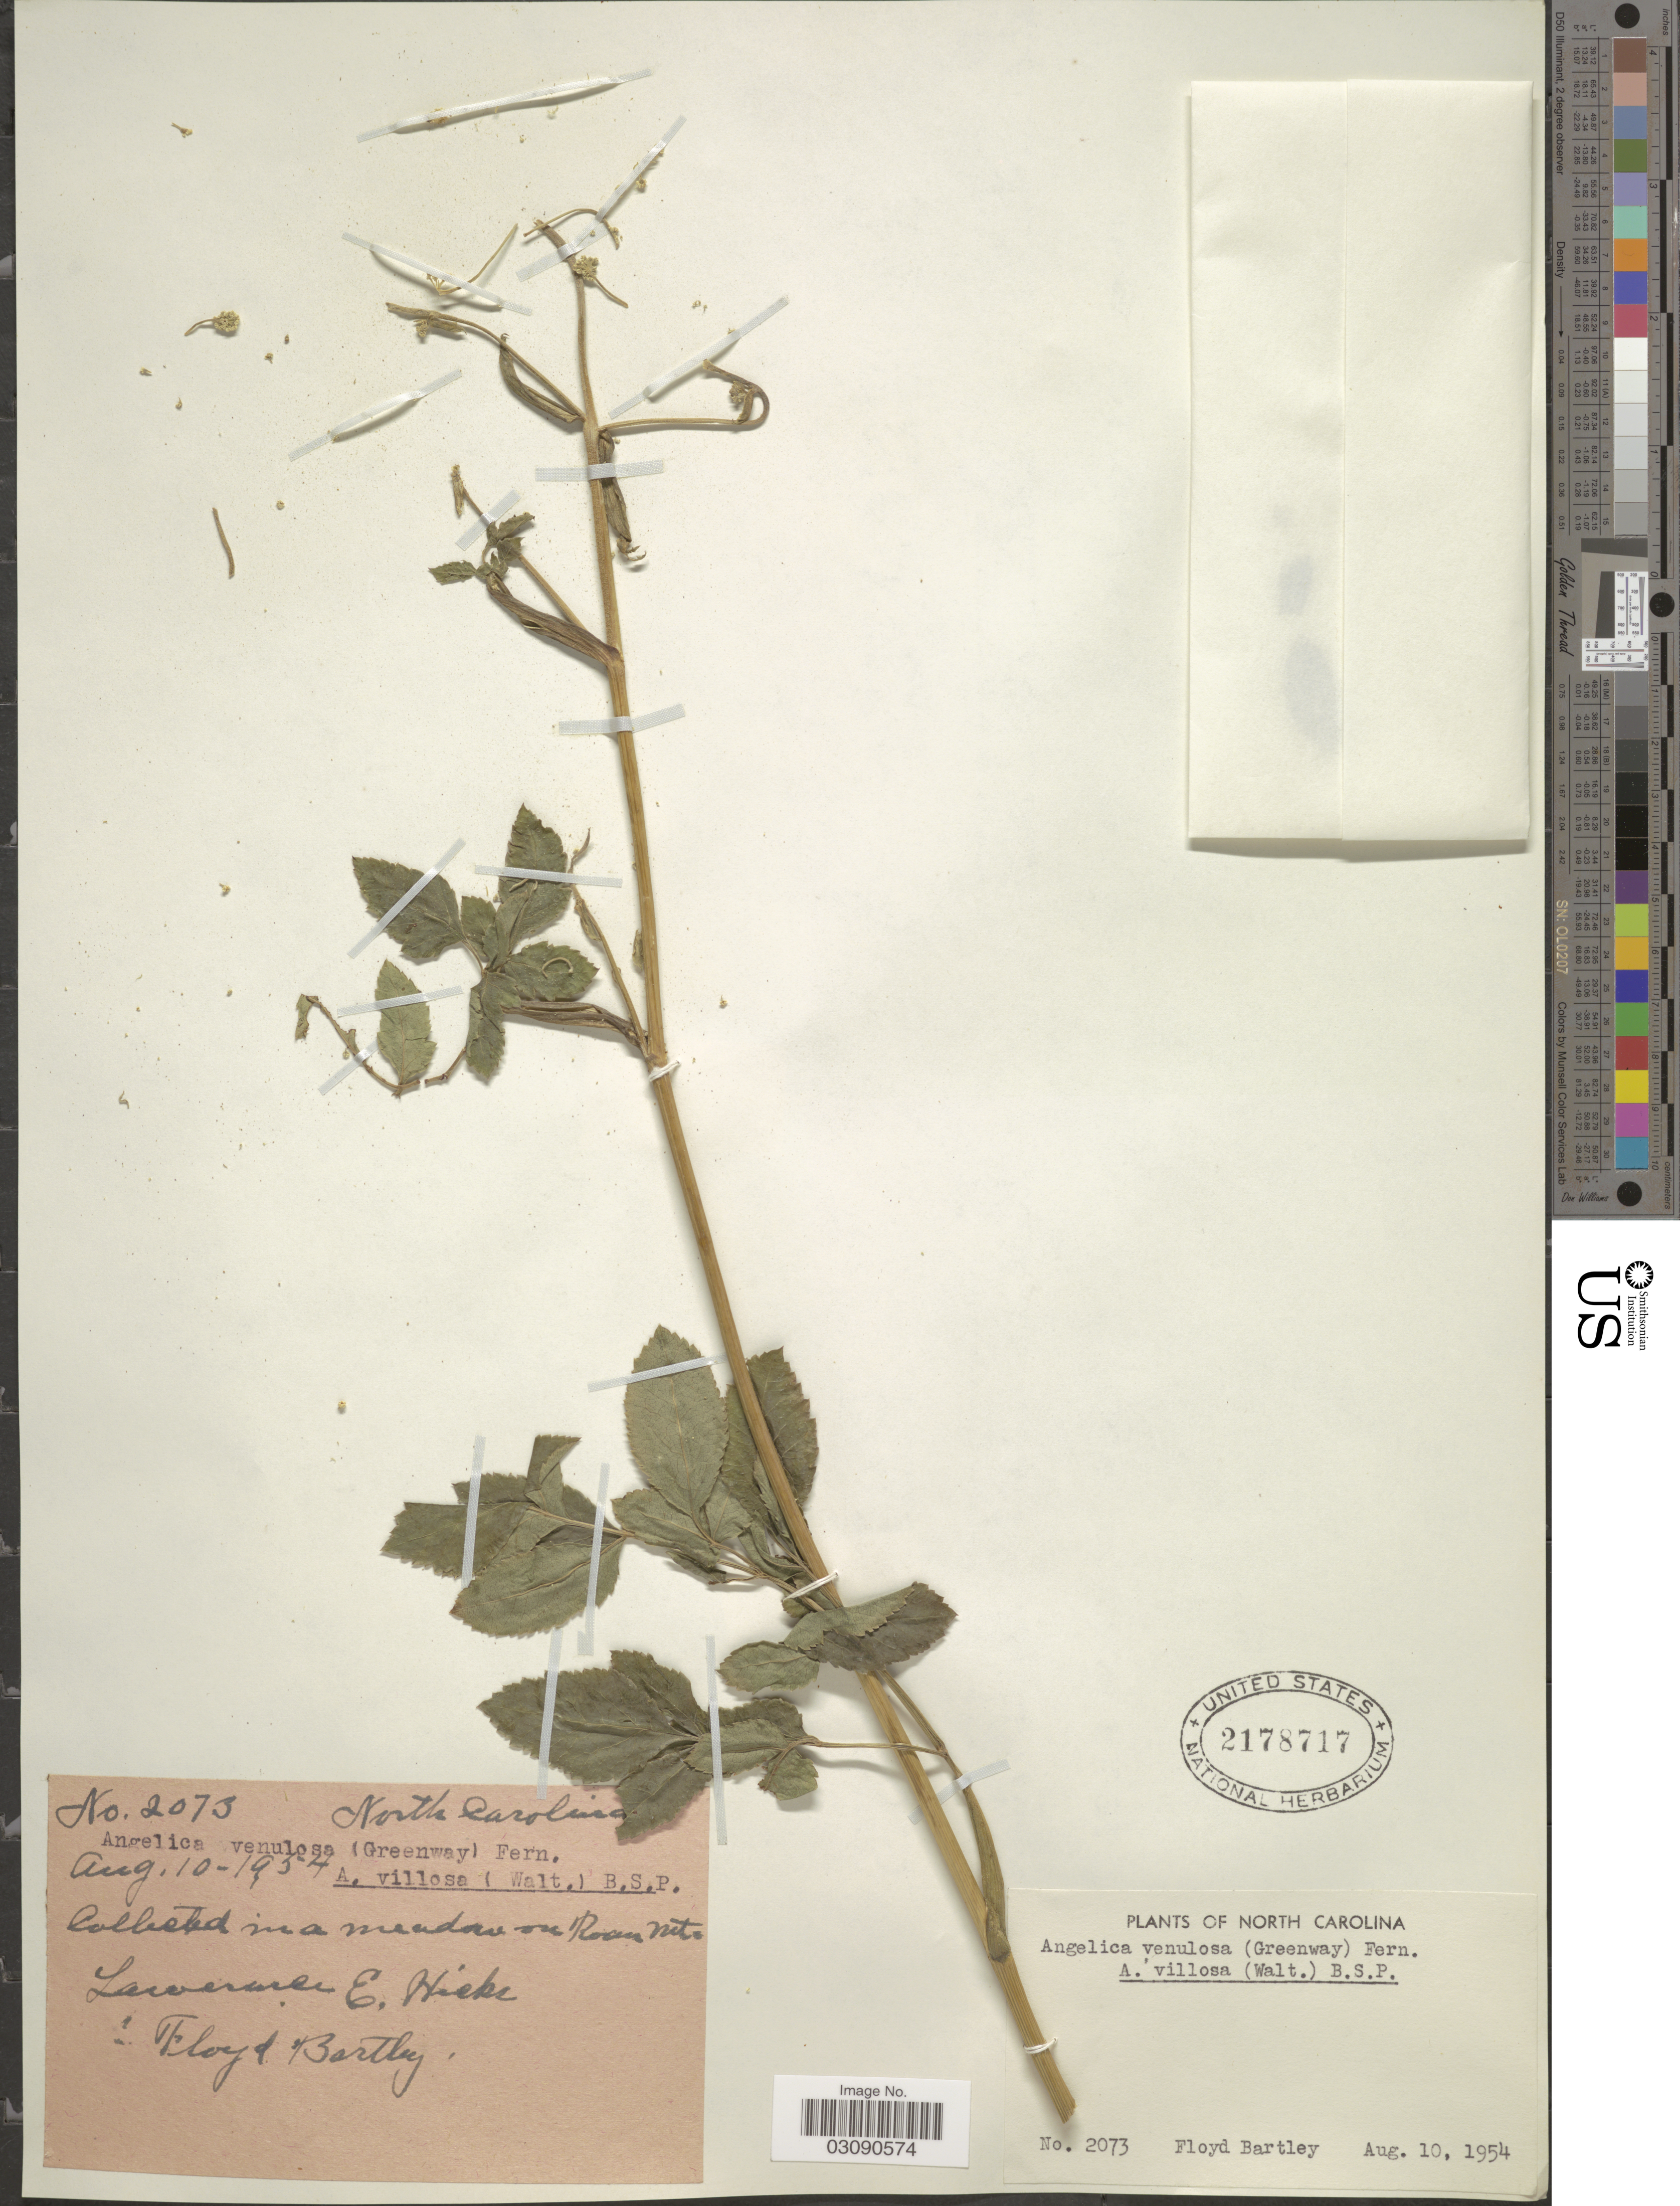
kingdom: Plantae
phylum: Tracheophyta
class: Magnoliopsida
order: Apiales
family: Apiaceae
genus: Angelica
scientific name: Angelica venenosa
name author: (Greenway) Fernald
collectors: F. Bartley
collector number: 2073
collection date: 1954-08-10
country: United States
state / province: North Carolina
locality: Collected in a meadow on Roan Mts. Lawrence E. Hieks.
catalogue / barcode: US 2178717